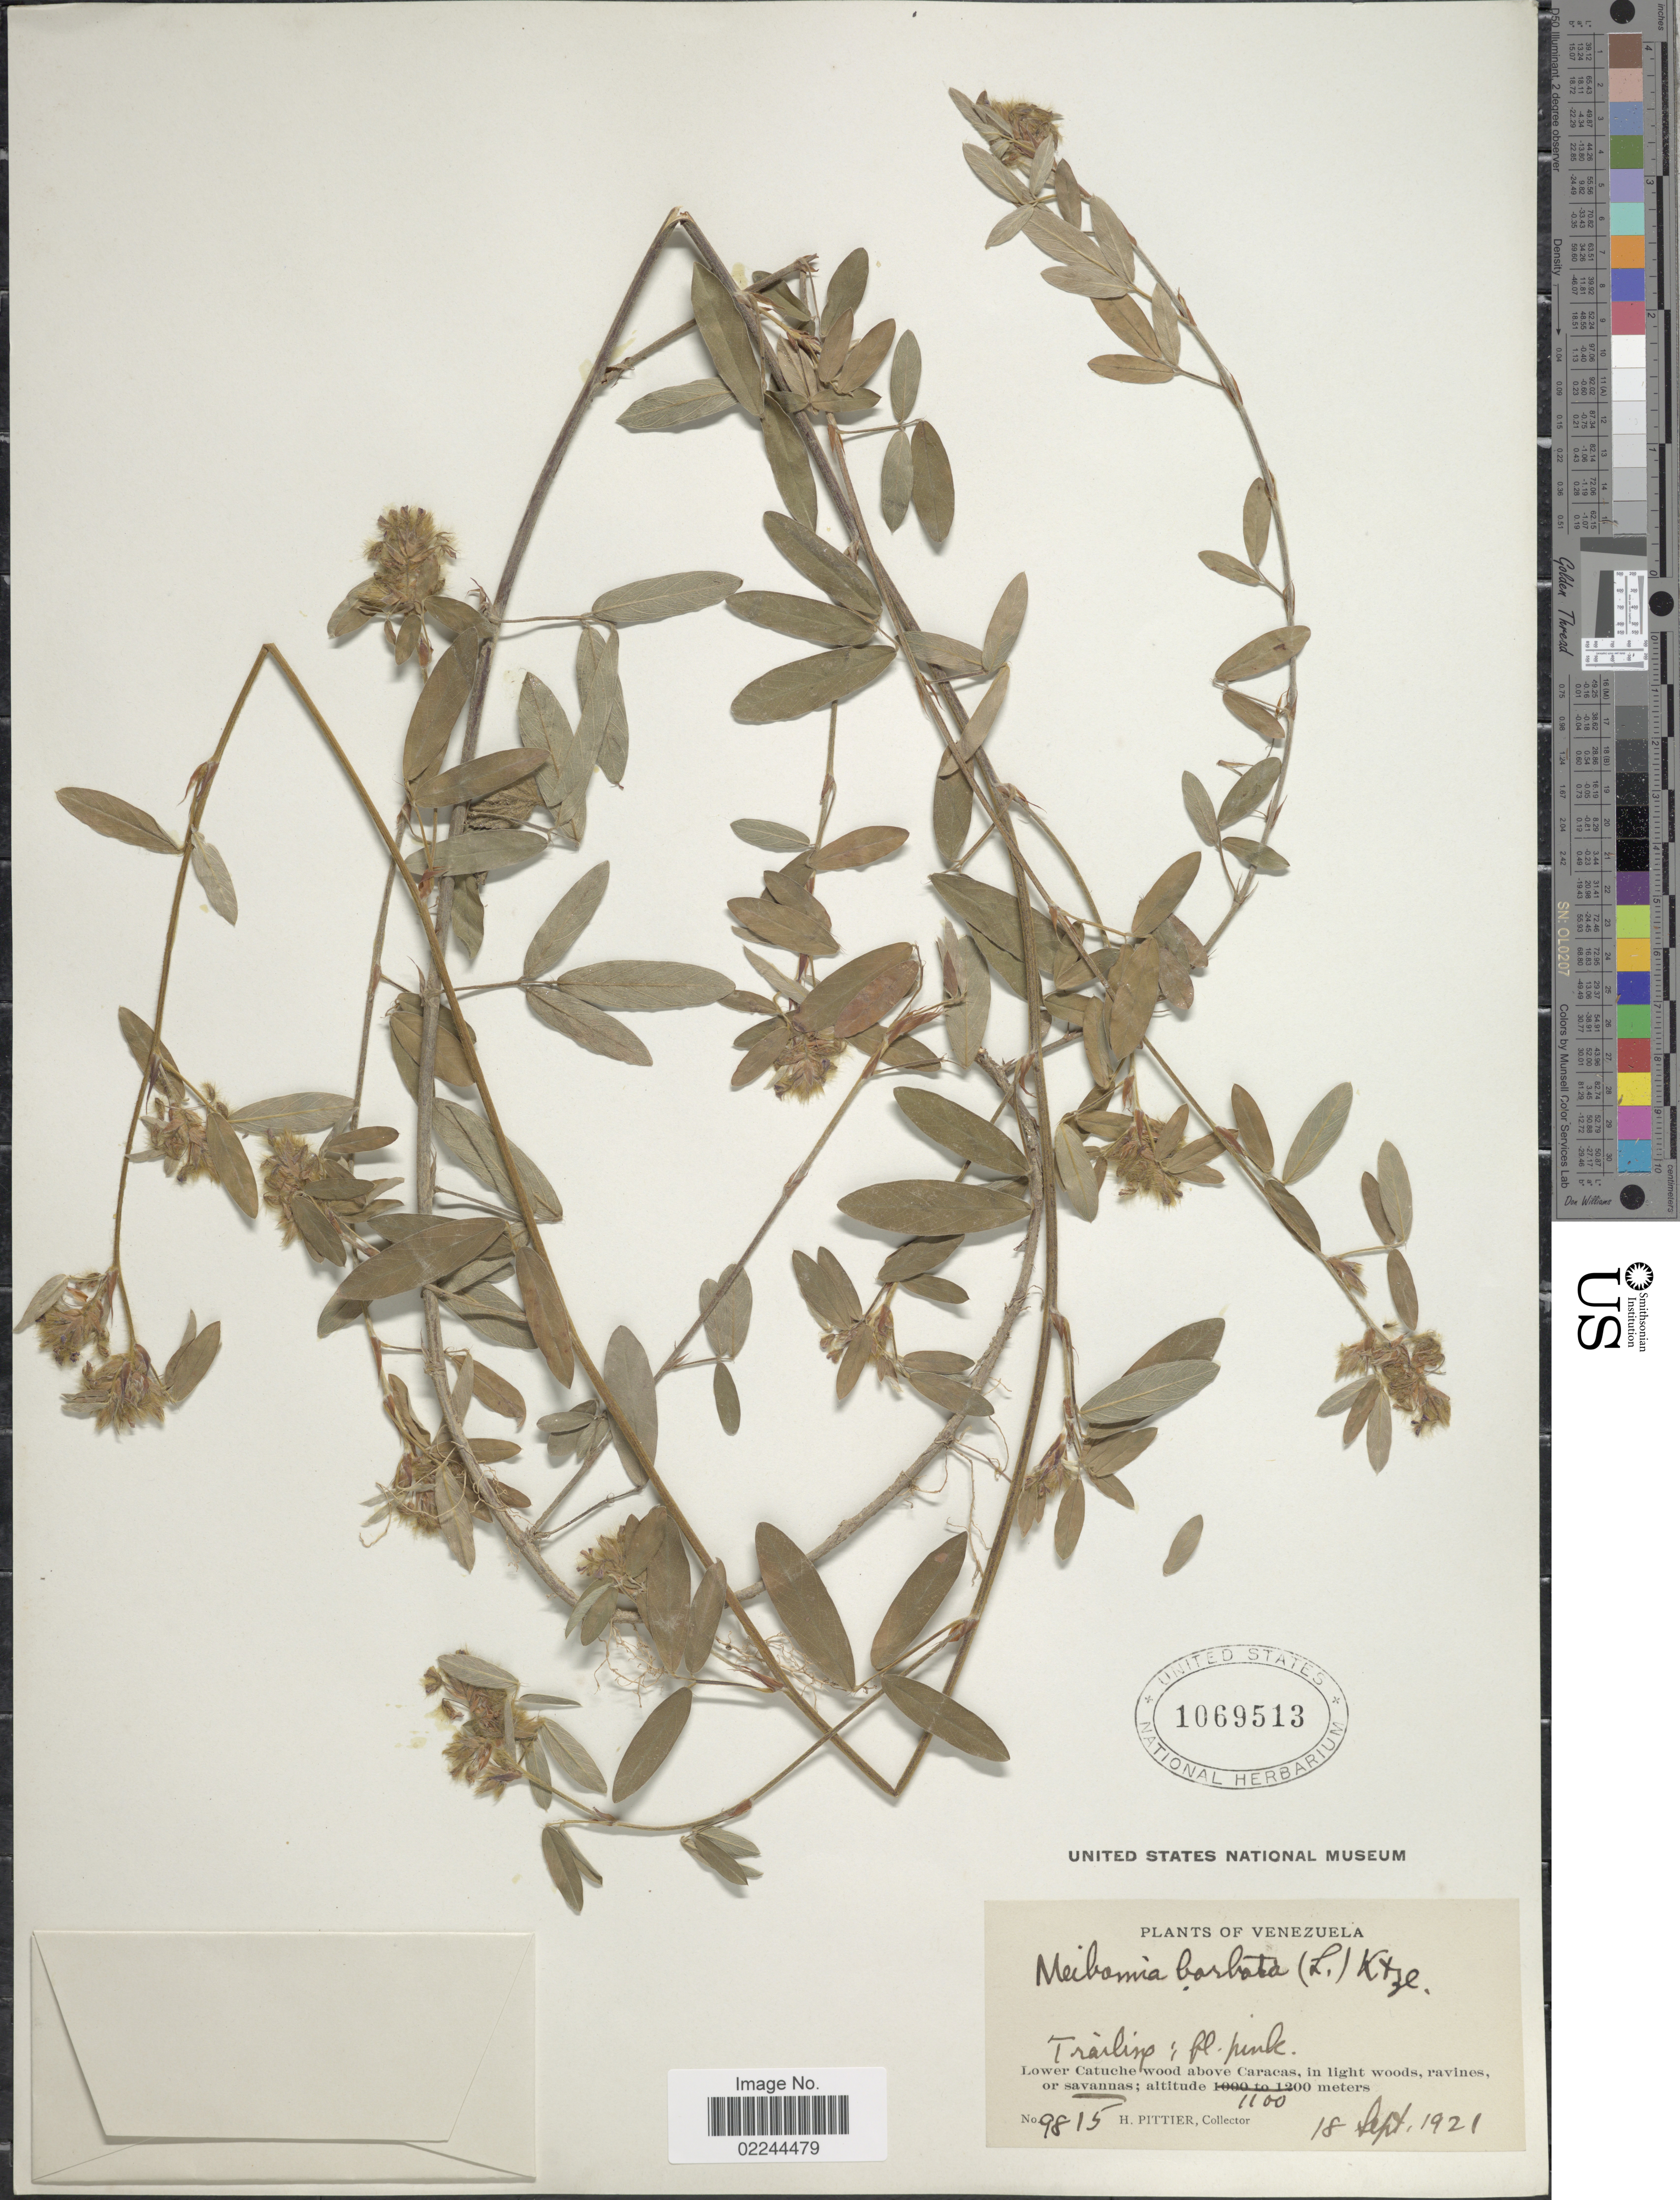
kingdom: Plantae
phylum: Tracheophyta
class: Magnoliopsida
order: Fabales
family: Fabaceae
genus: Grona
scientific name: Grona barbata var. barbata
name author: (L.) H. Ohashi & K. Ohashi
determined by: Strong, Mark T., (BOT), Smithsonian Institution - National Museum of Natural History (UNITED STATES)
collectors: H. F. Pittier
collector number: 9815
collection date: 1921-09-18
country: Venezuela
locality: Trailing. Lower Catuche wood above Caracas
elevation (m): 1100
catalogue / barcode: US 1069513